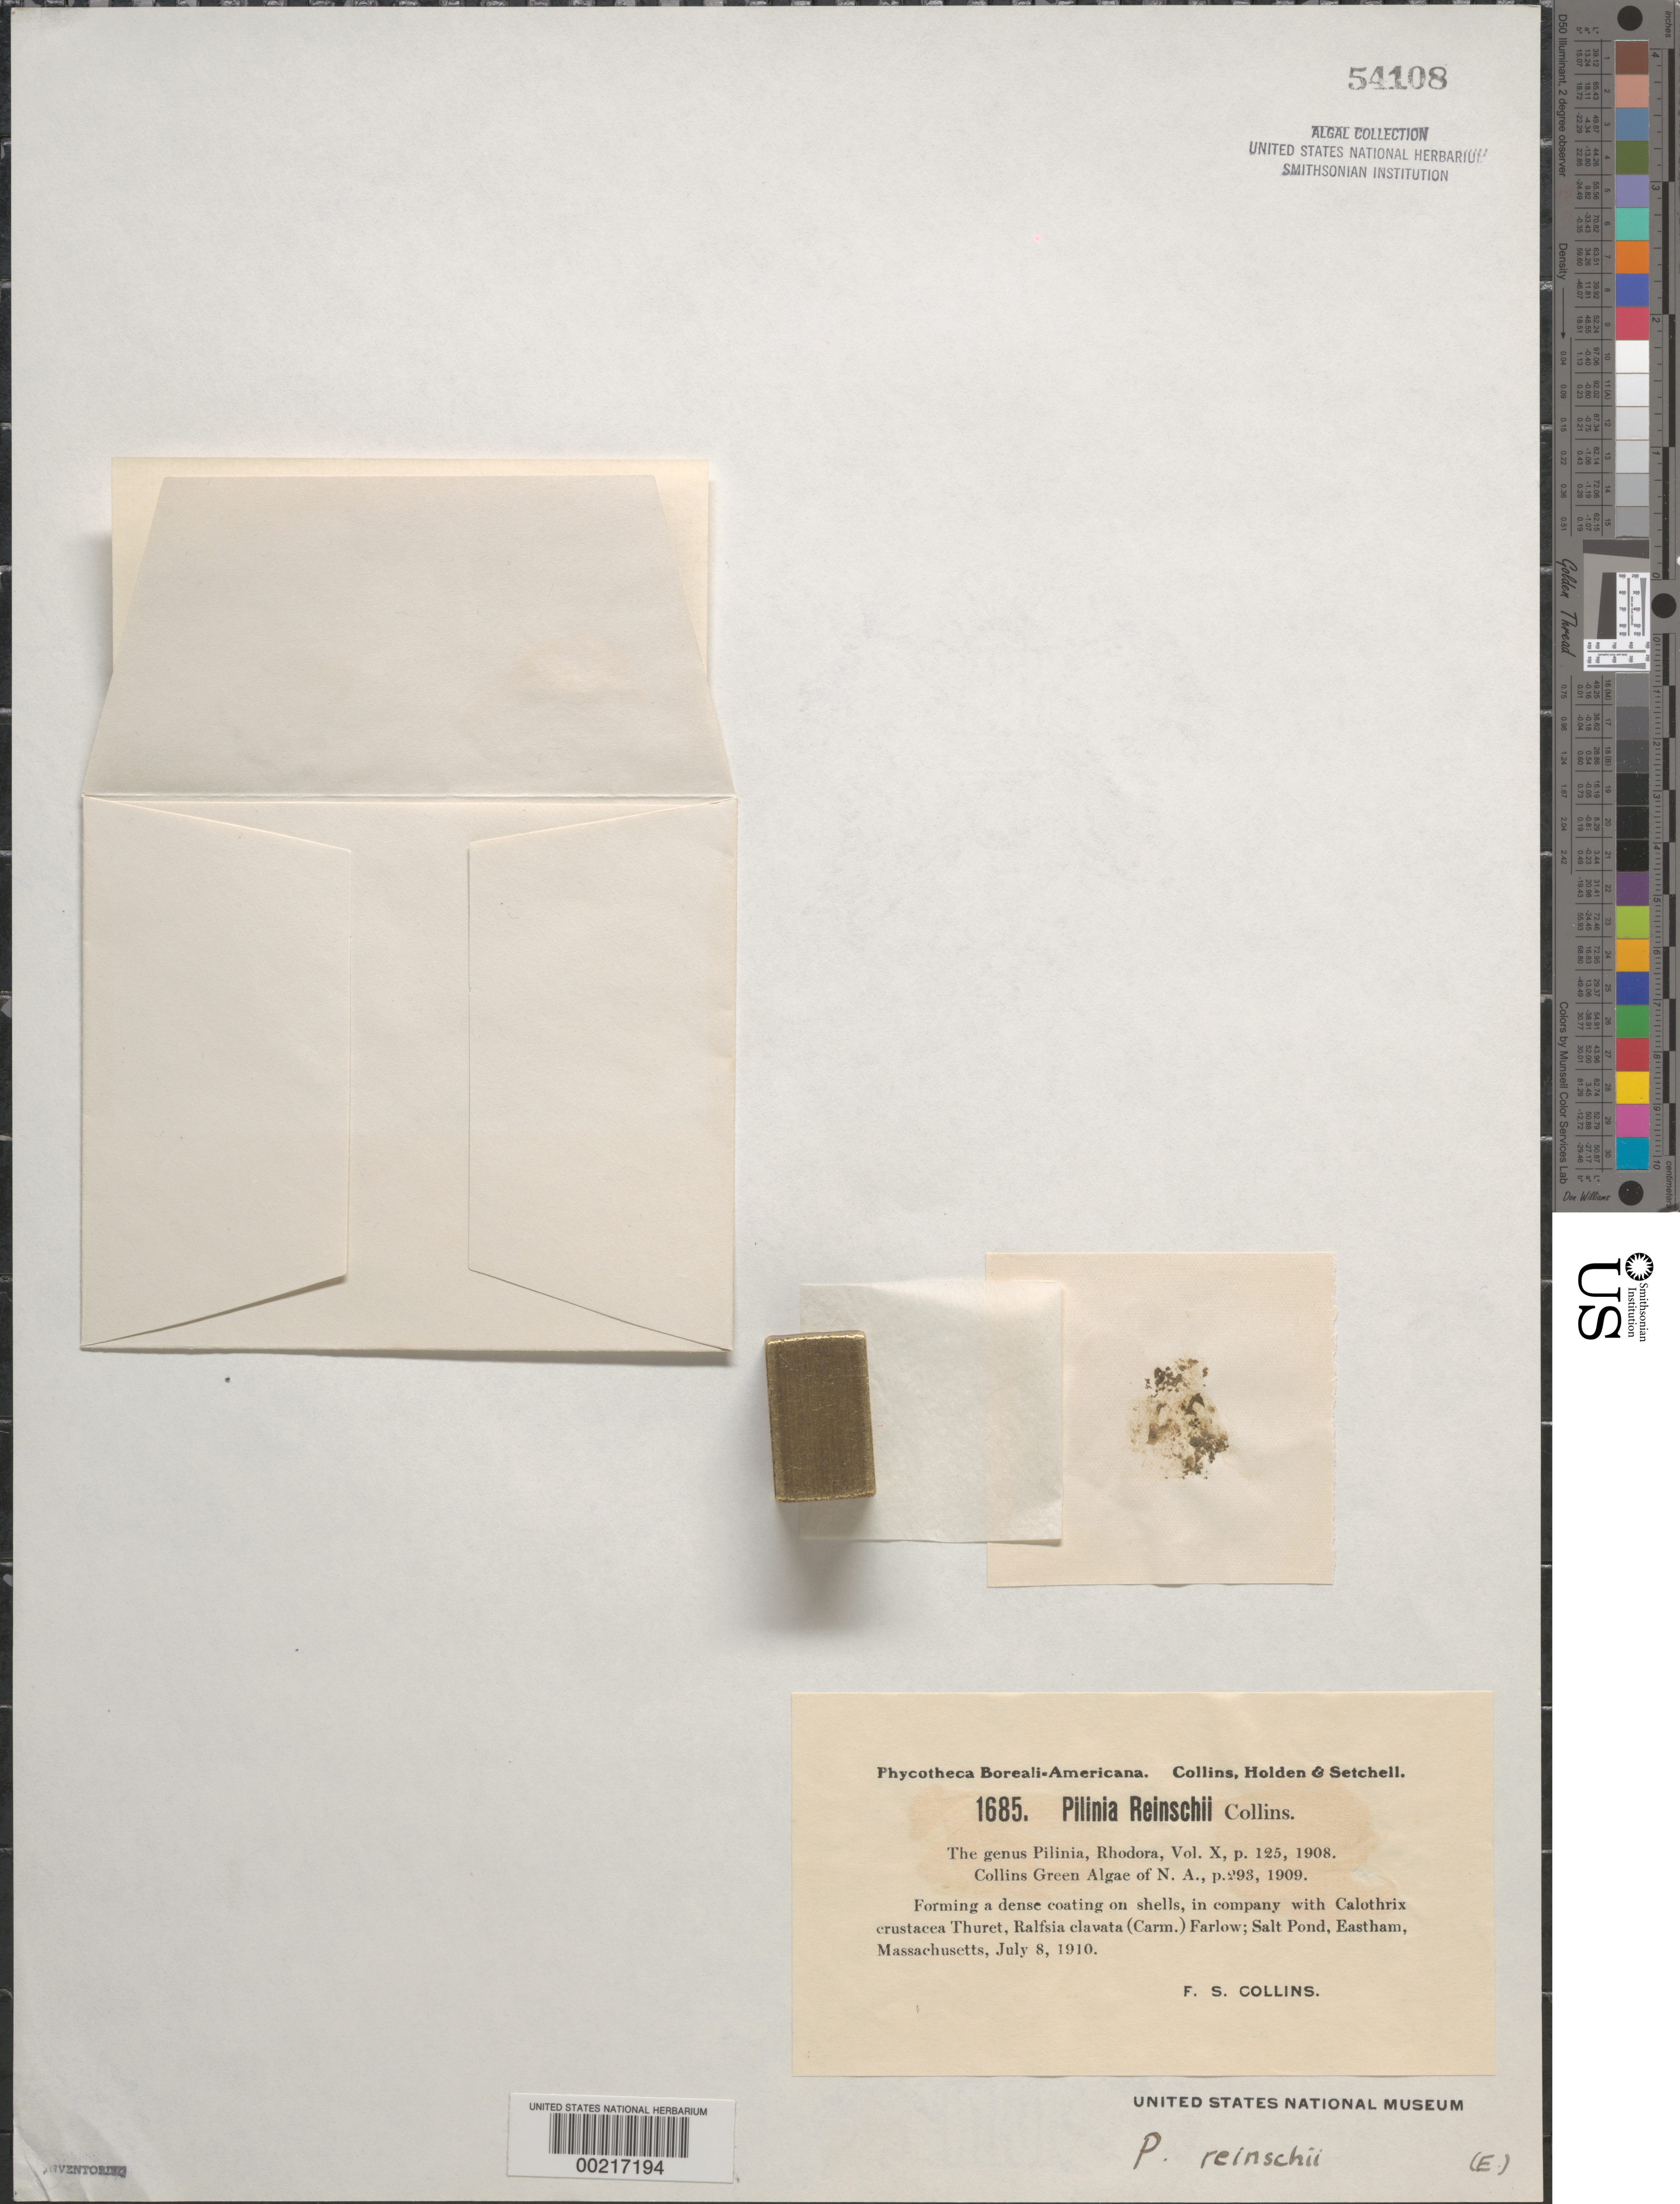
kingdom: Plantae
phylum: Chlorophyta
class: Ulvophyceae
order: Trentepohliales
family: Trentepohliaceae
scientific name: Pilinia reinschii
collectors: F. Collins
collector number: PB-A 1685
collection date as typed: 08 Jul 1910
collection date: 1910-07-08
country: United States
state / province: Massachusetts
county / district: Barnstable County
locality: Eastham, Salt Pond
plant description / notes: Collins, Holden & Setchell, Phycotheca Boreali-Americana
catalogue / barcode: US 54108